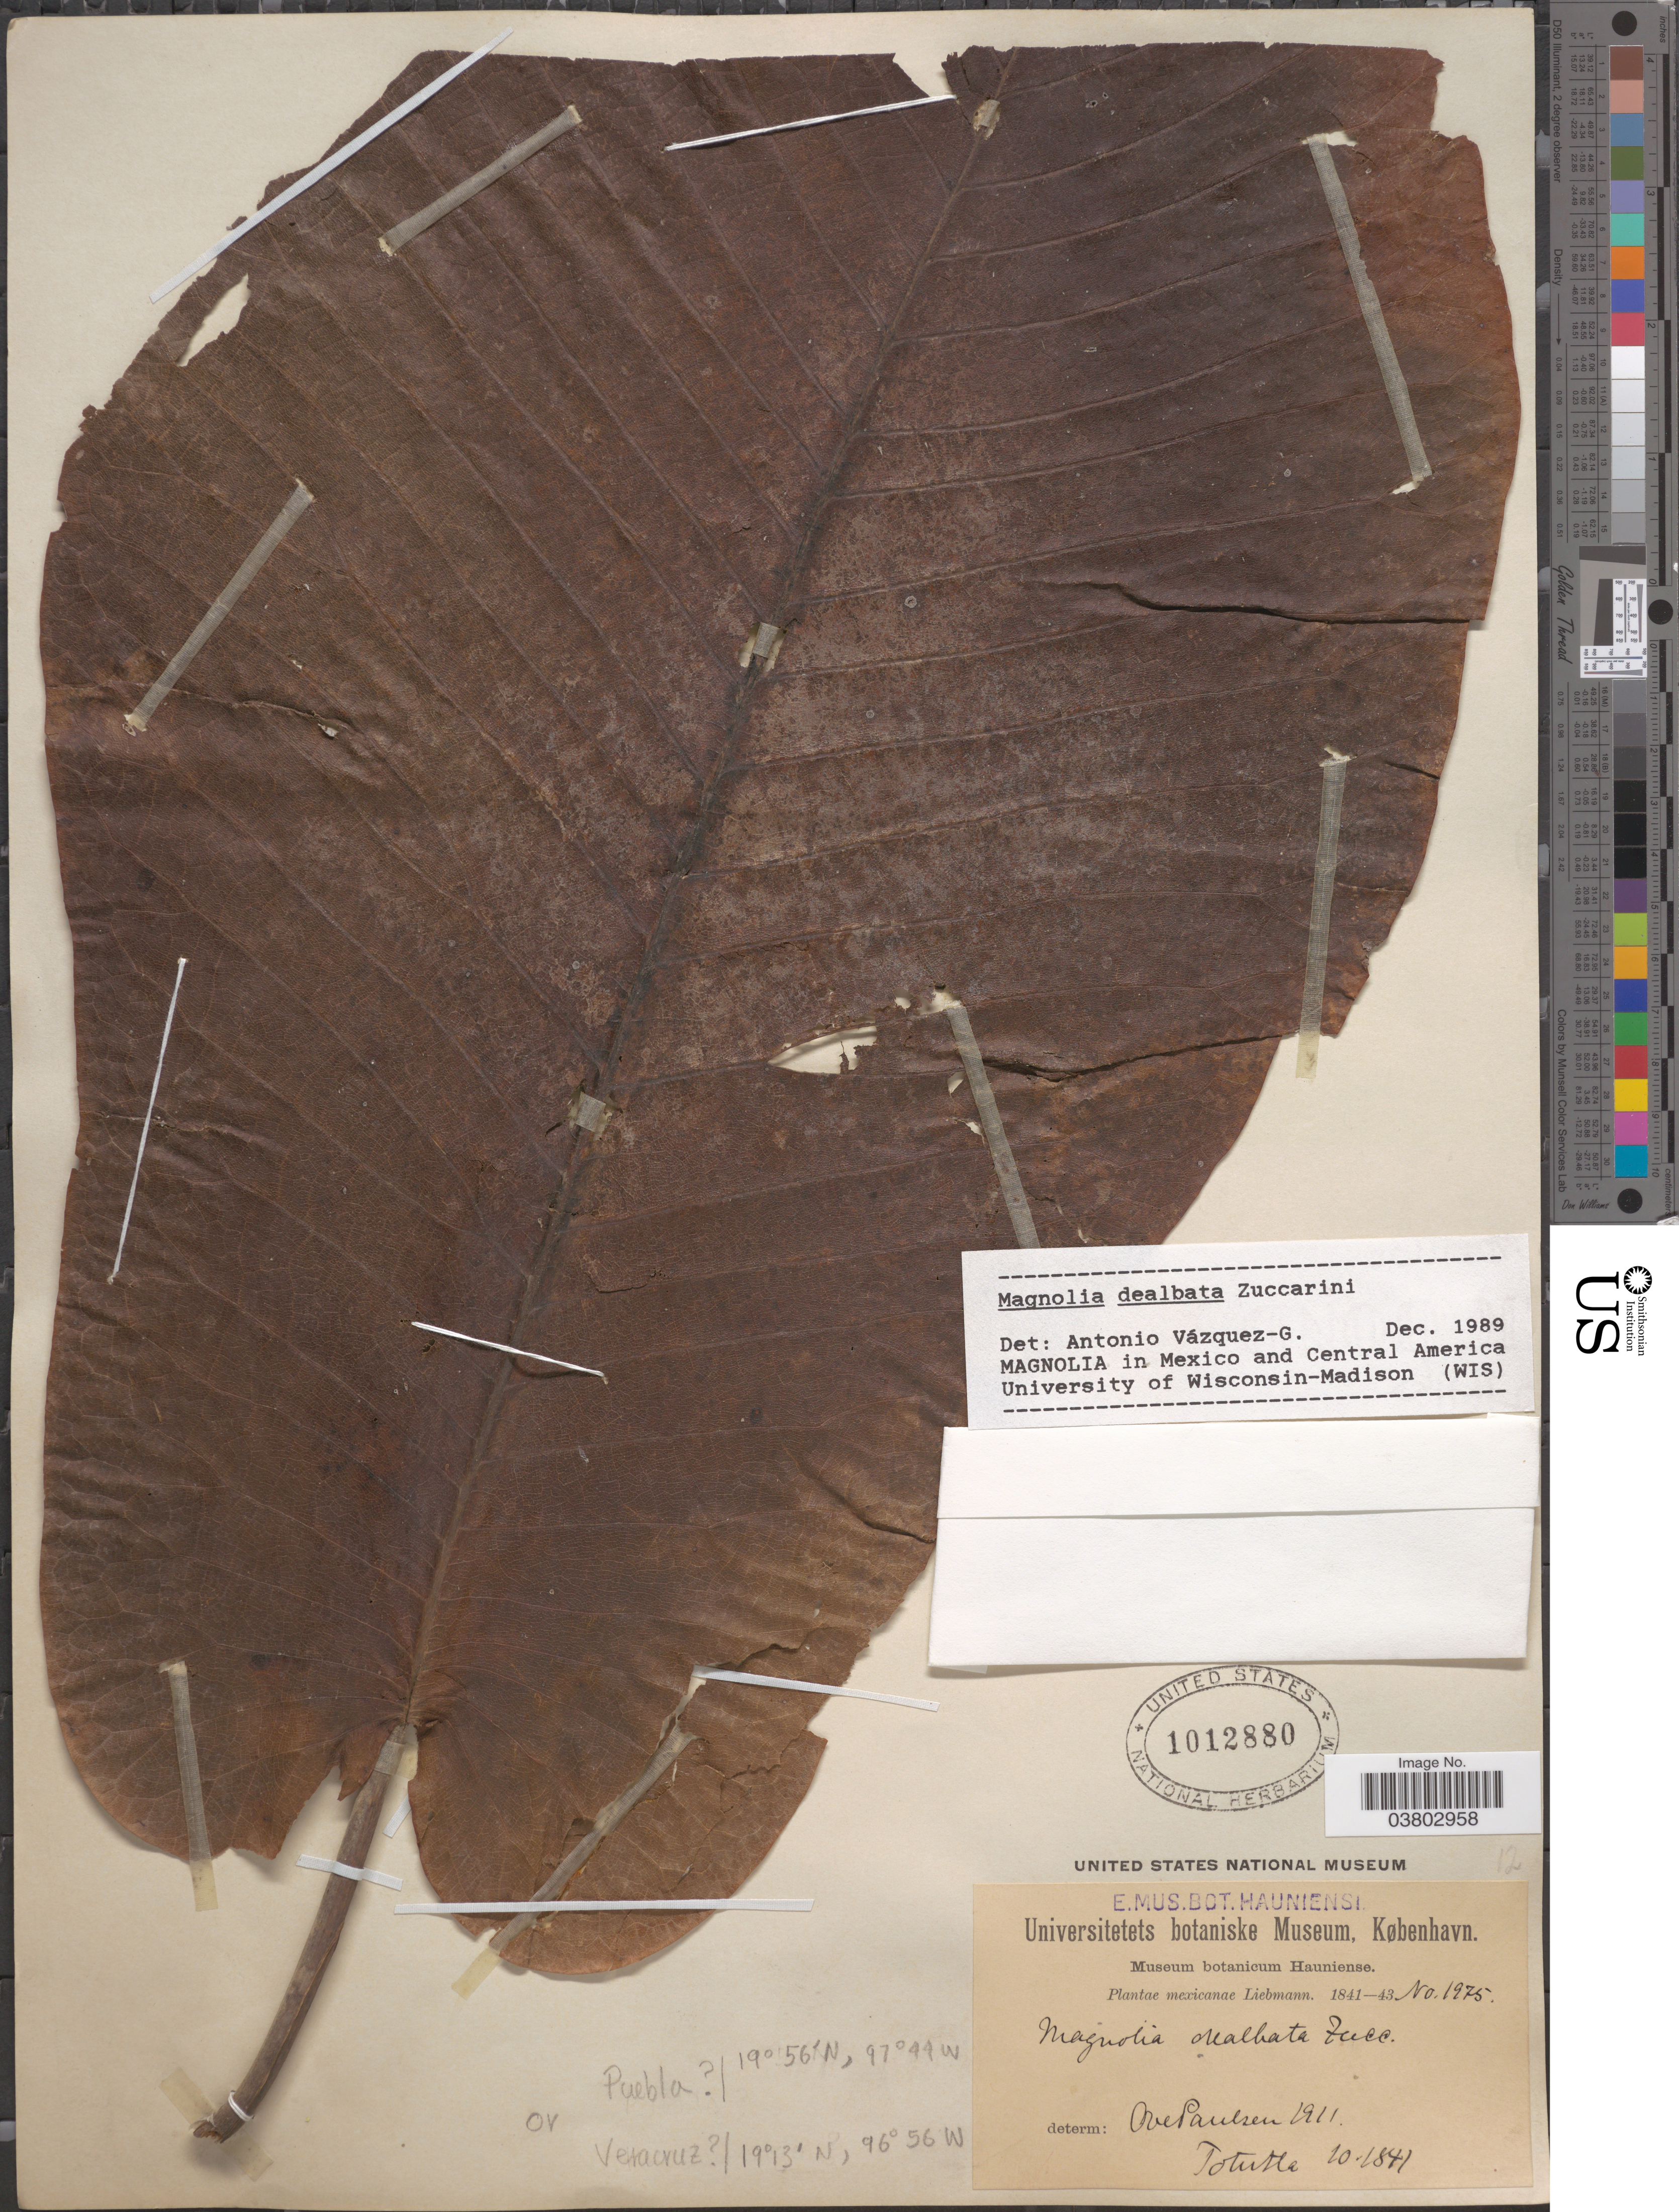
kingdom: Plantae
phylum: Tracheophyta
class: Magnoliopsida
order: Magnoliales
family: Magnoliaceae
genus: Magnolia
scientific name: Magnolia dealbata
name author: Zucc.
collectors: Liebmann, --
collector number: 1975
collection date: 1841/1843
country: Mexico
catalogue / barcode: US 1012880